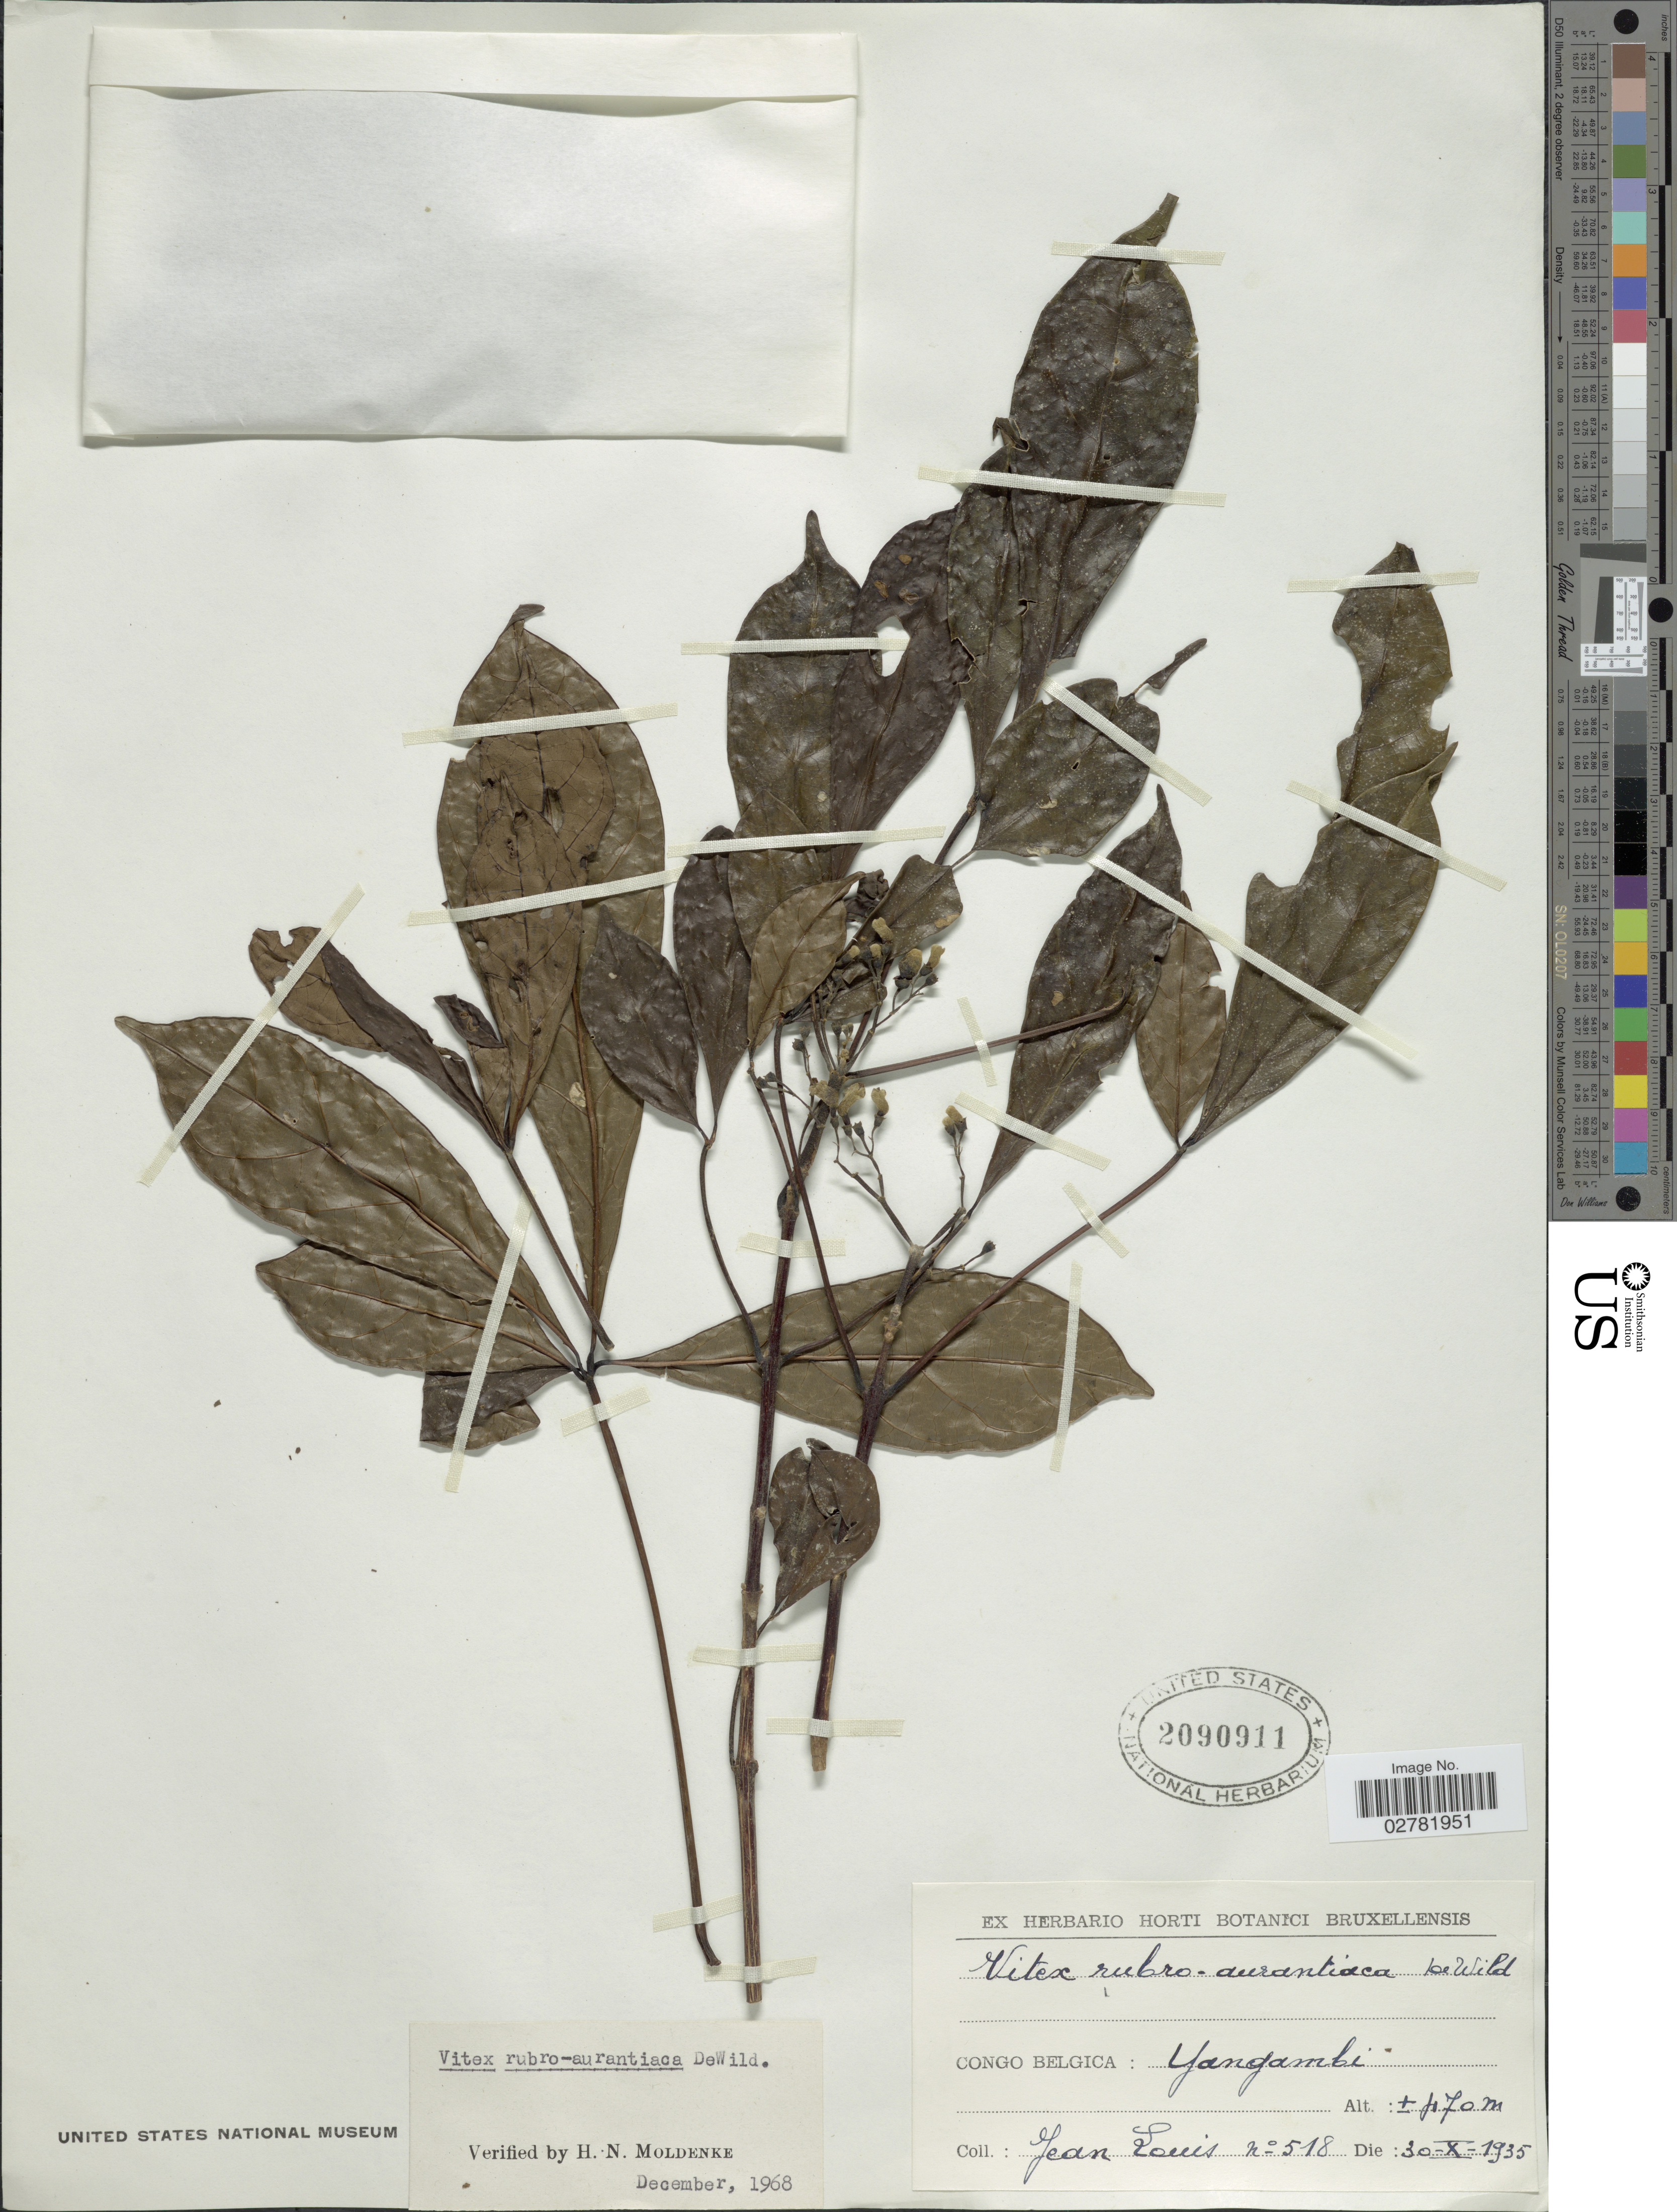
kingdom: Plantae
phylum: Tracheophyta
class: Magnoliopsida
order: Lamiales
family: Lamiaceae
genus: Vitex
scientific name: Vitex rubro-aurantiaca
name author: De Wild.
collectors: J. Louis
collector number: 518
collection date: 1935-10-30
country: Congo, Democratic Republic of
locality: Congo Belgica: Yangambi.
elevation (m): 470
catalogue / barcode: US 2090911